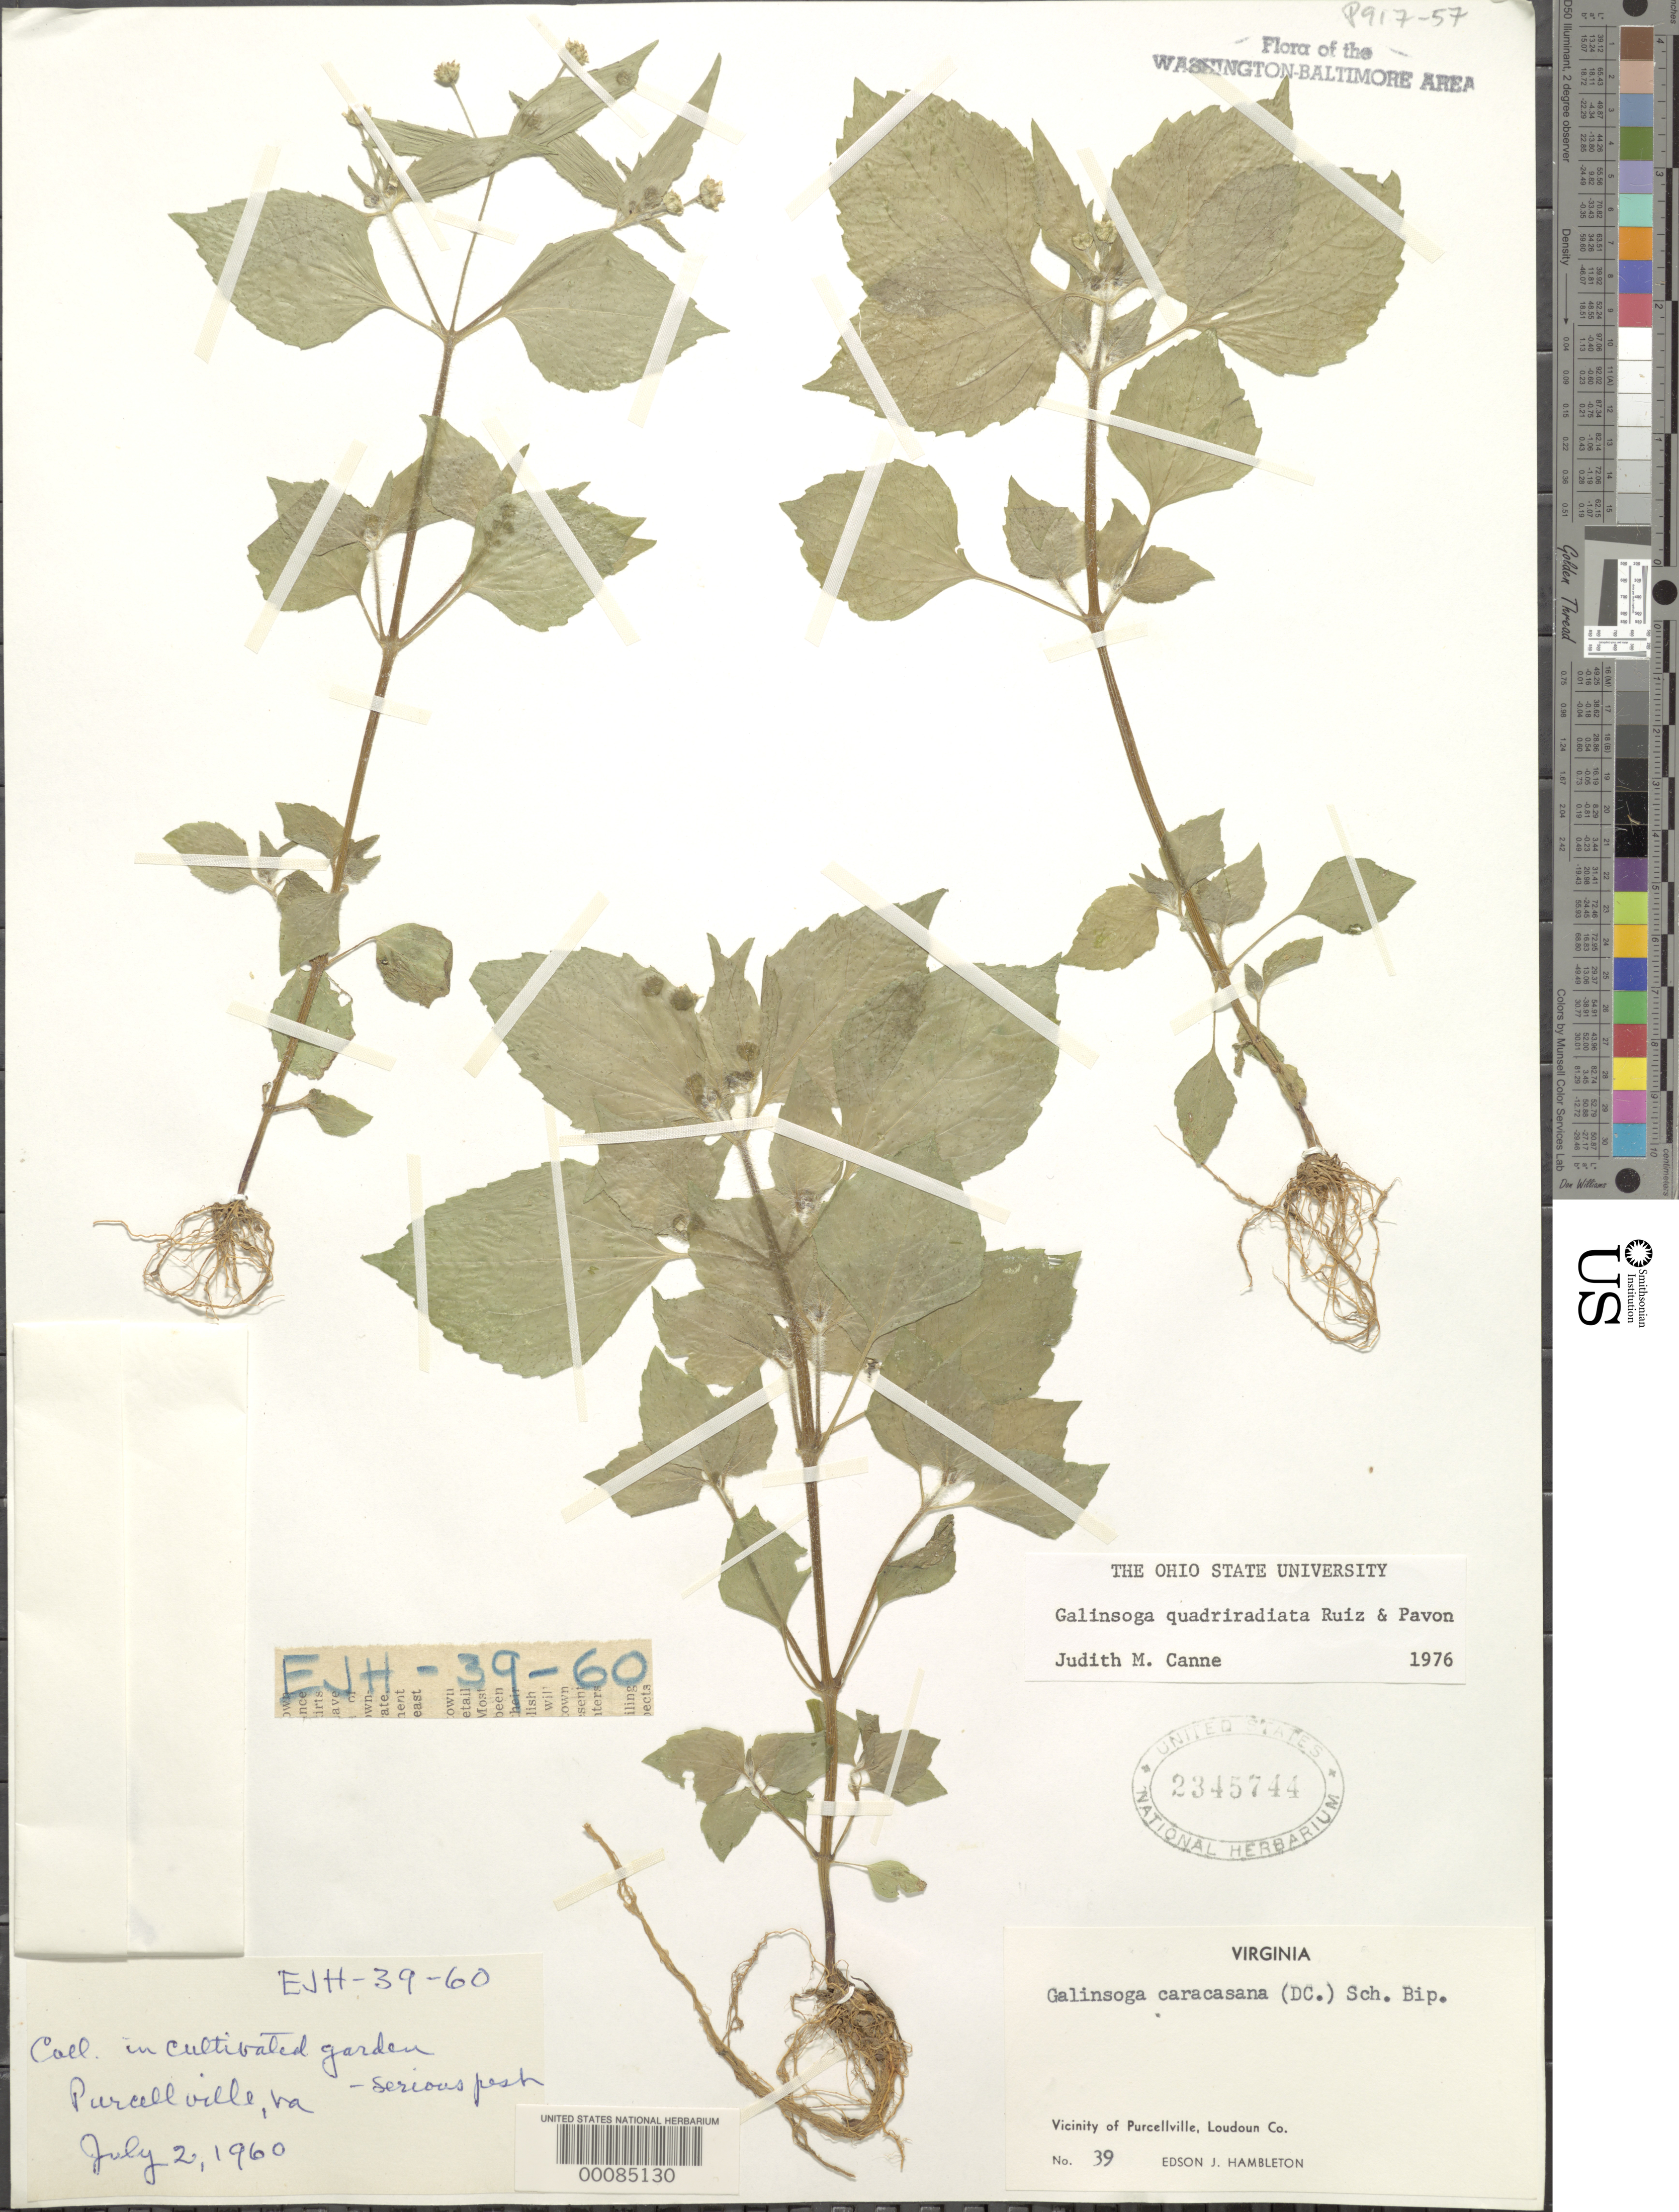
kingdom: Plantae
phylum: Tracheophyta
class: Magnoliopsida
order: Asterales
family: Asteraceae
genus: Galinsoga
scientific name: Galinsoga quadriradiata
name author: Ruiz & Pav.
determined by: Canne-Hilliker, J. M.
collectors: E. Hambleton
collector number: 39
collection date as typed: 02 Jul 1960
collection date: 1960-07-02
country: United States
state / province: Virginia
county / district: Loudoun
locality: Purcellville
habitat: Garden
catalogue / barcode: US 2345744